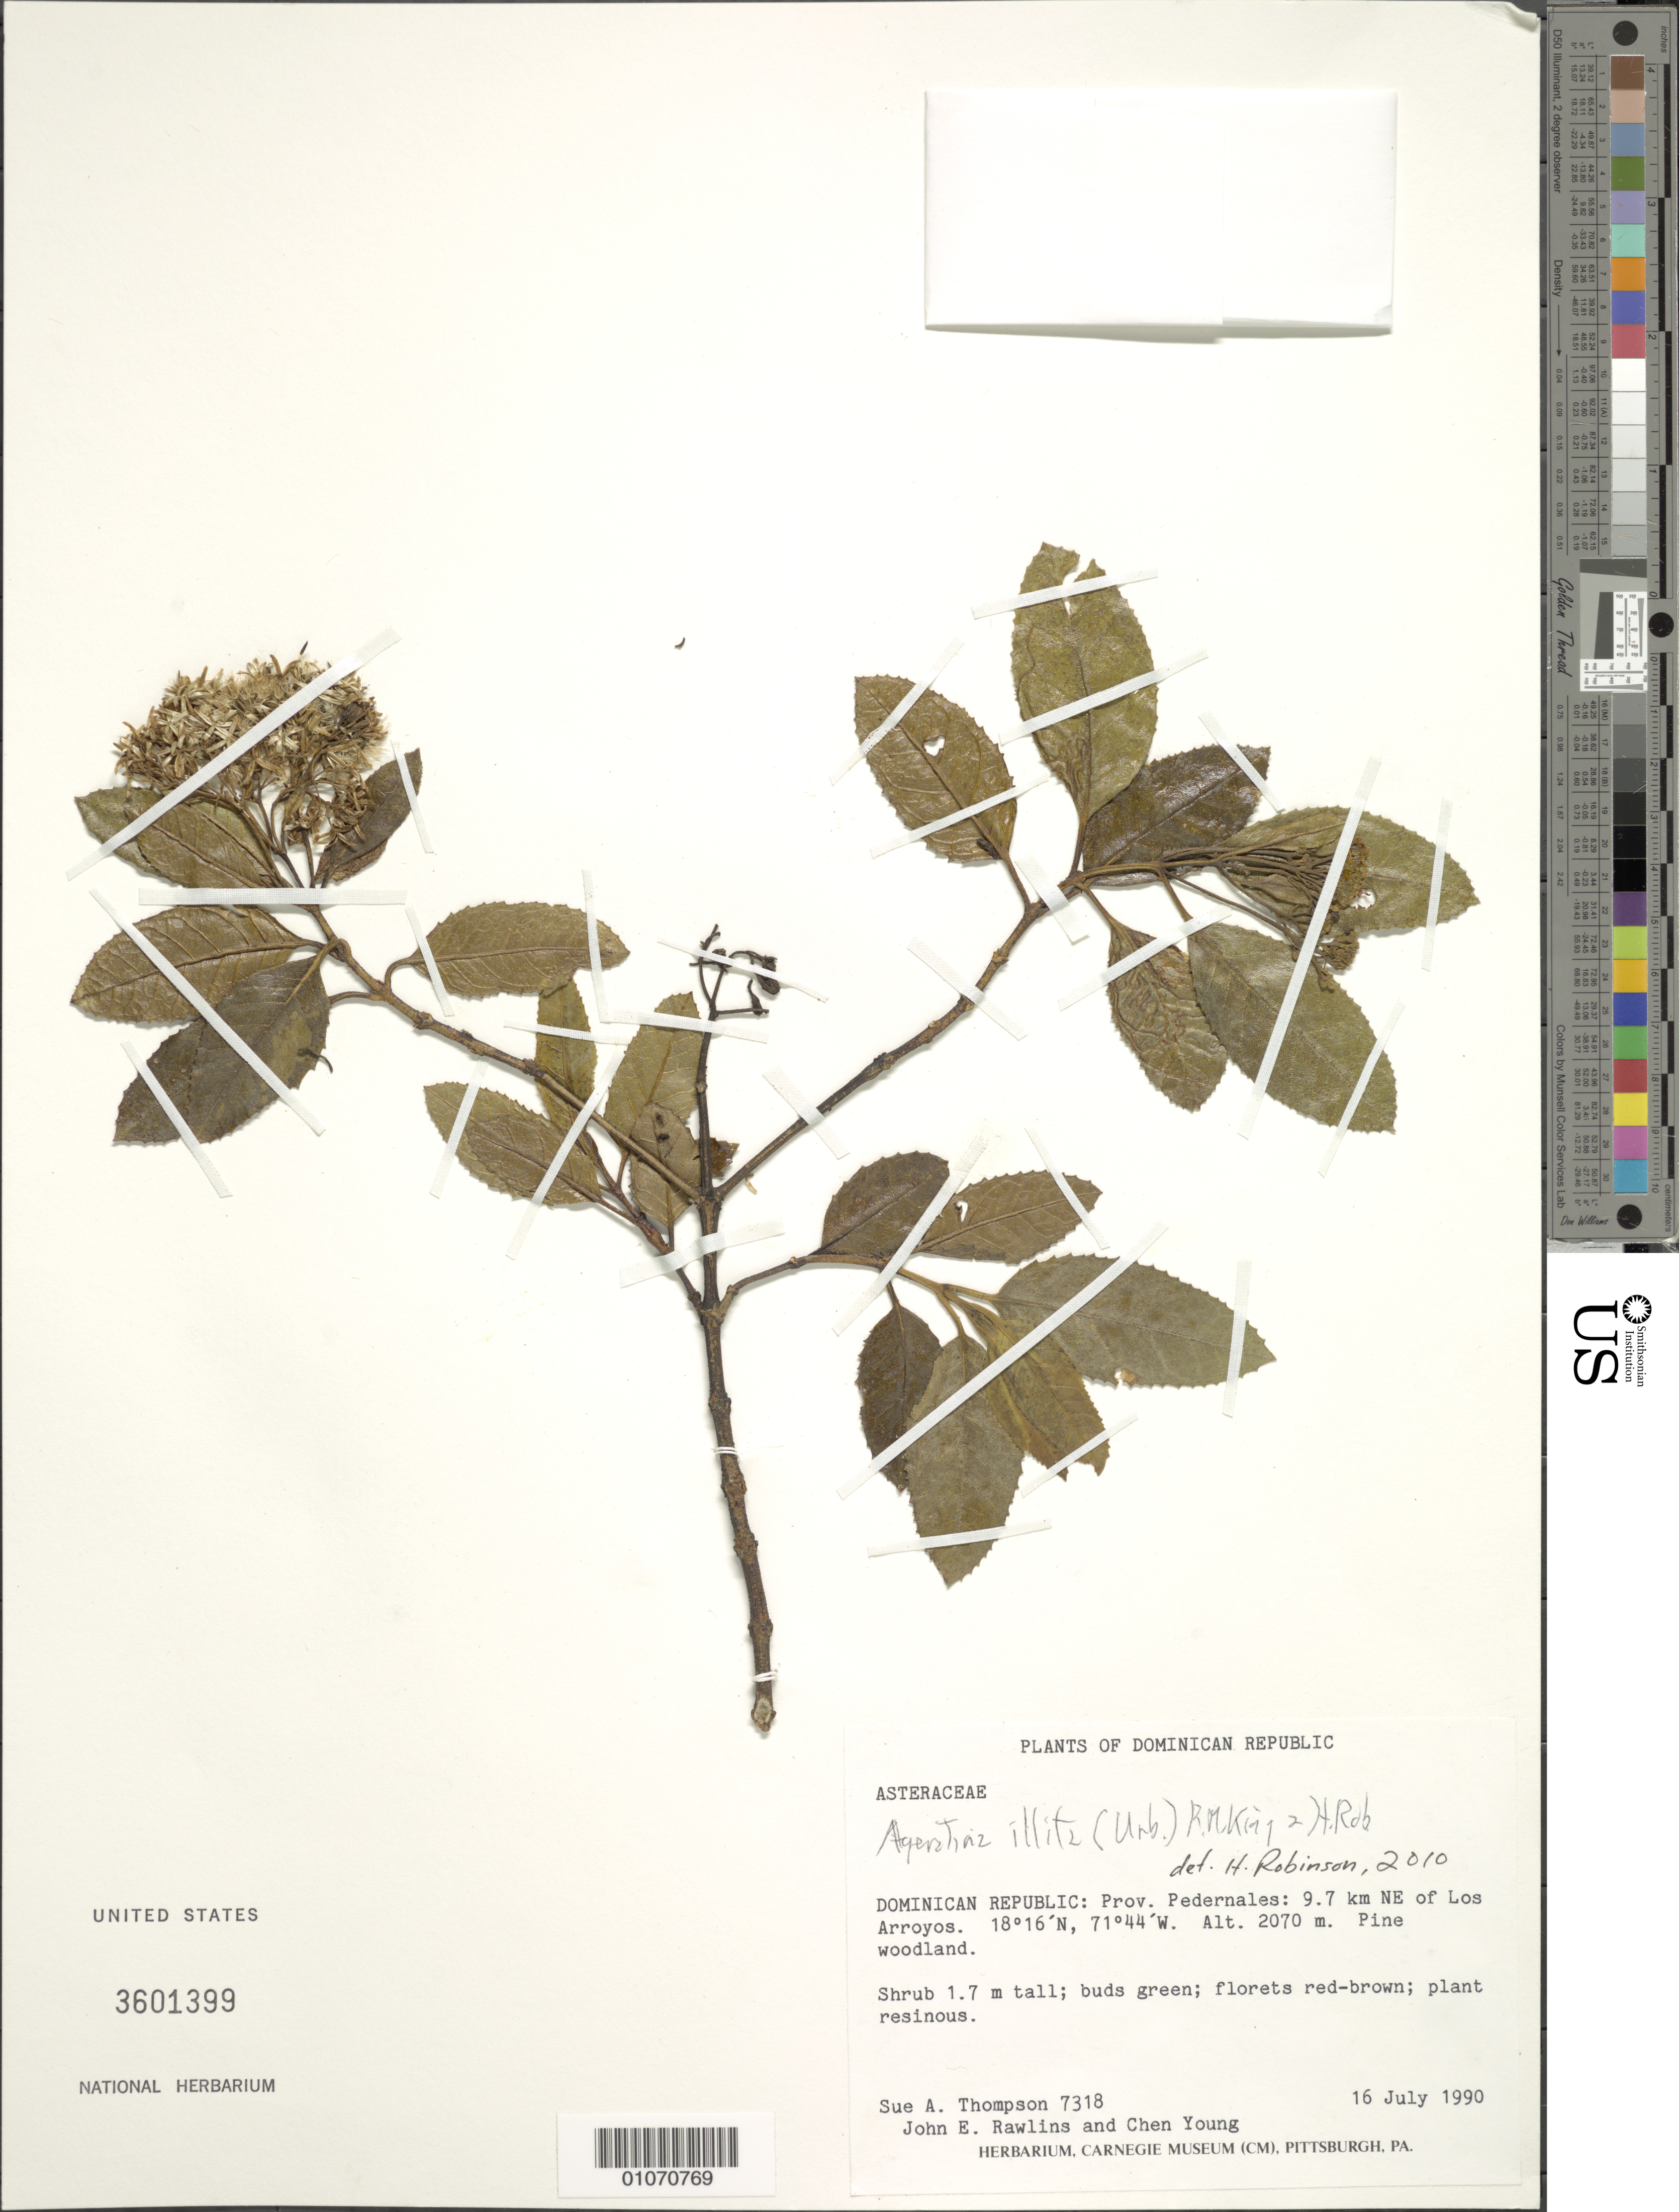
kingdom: Plantae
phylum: Tracheophyta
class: Magnoliopsida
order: Asterales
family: Asteraceae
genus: Ageratina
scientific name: Ageratina illita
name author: (Urb.) R.M. King & H. Rob.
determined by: Robinson, Harold E., (US)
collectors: S. A. Thompson, J. Rawlins & C. Young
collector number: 7318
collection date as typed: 16 Jul 1990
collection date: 1990-07-16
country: Dominican Republic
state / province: Pedernales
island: Hispaniola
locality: Los Arroyos, 9.7 km Ne of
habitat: Pine woodland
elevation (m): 2070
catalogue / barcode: US 3601399